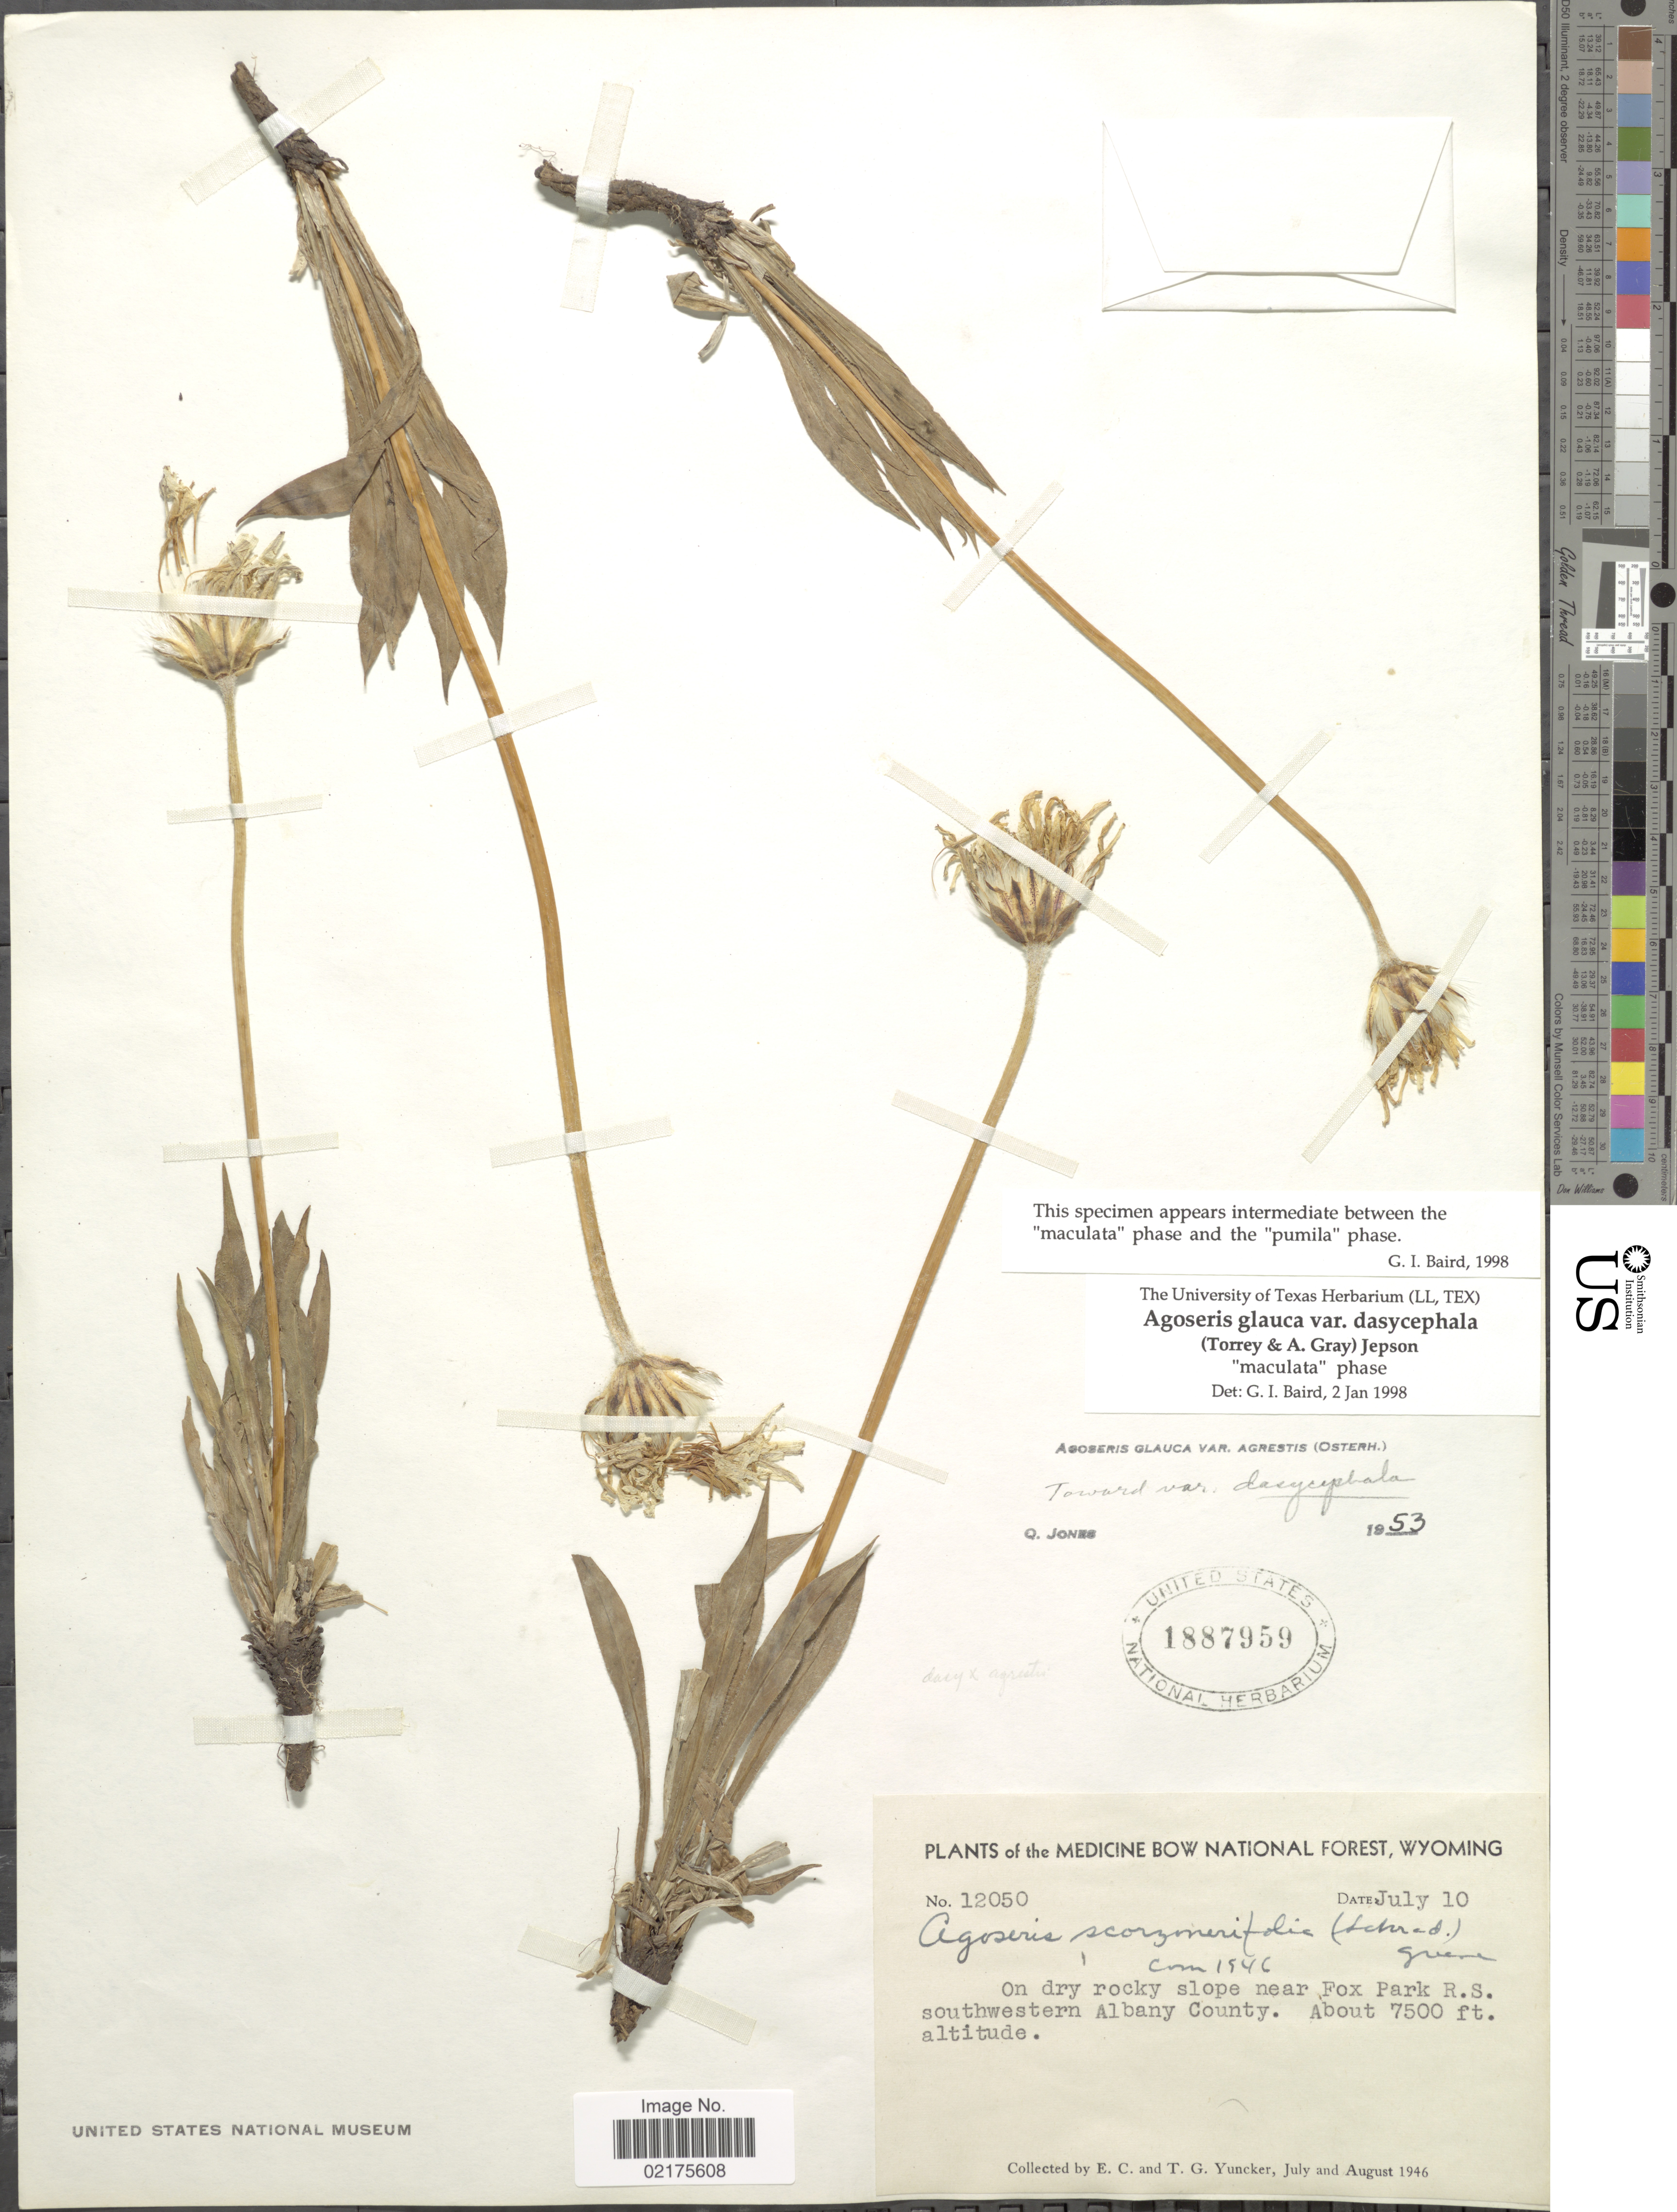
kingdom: Plantae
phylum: Tracheophyta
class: Magnoliopsida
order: Asterales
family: Asteraceae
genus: Agoseris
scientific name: Agoseris glauca var. dasycephala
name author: (Torr. & A. Gray) Jeps.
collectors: E. C. Yuncker & T. G. Yuncker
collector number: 12050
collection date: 1946-07-10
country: United States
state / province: Wyoming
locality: Medicine Bow National Forest; On dry rocky slope near Fox Park R. S. southwestern Albany County.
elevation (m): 2286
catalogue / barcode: US 1887959